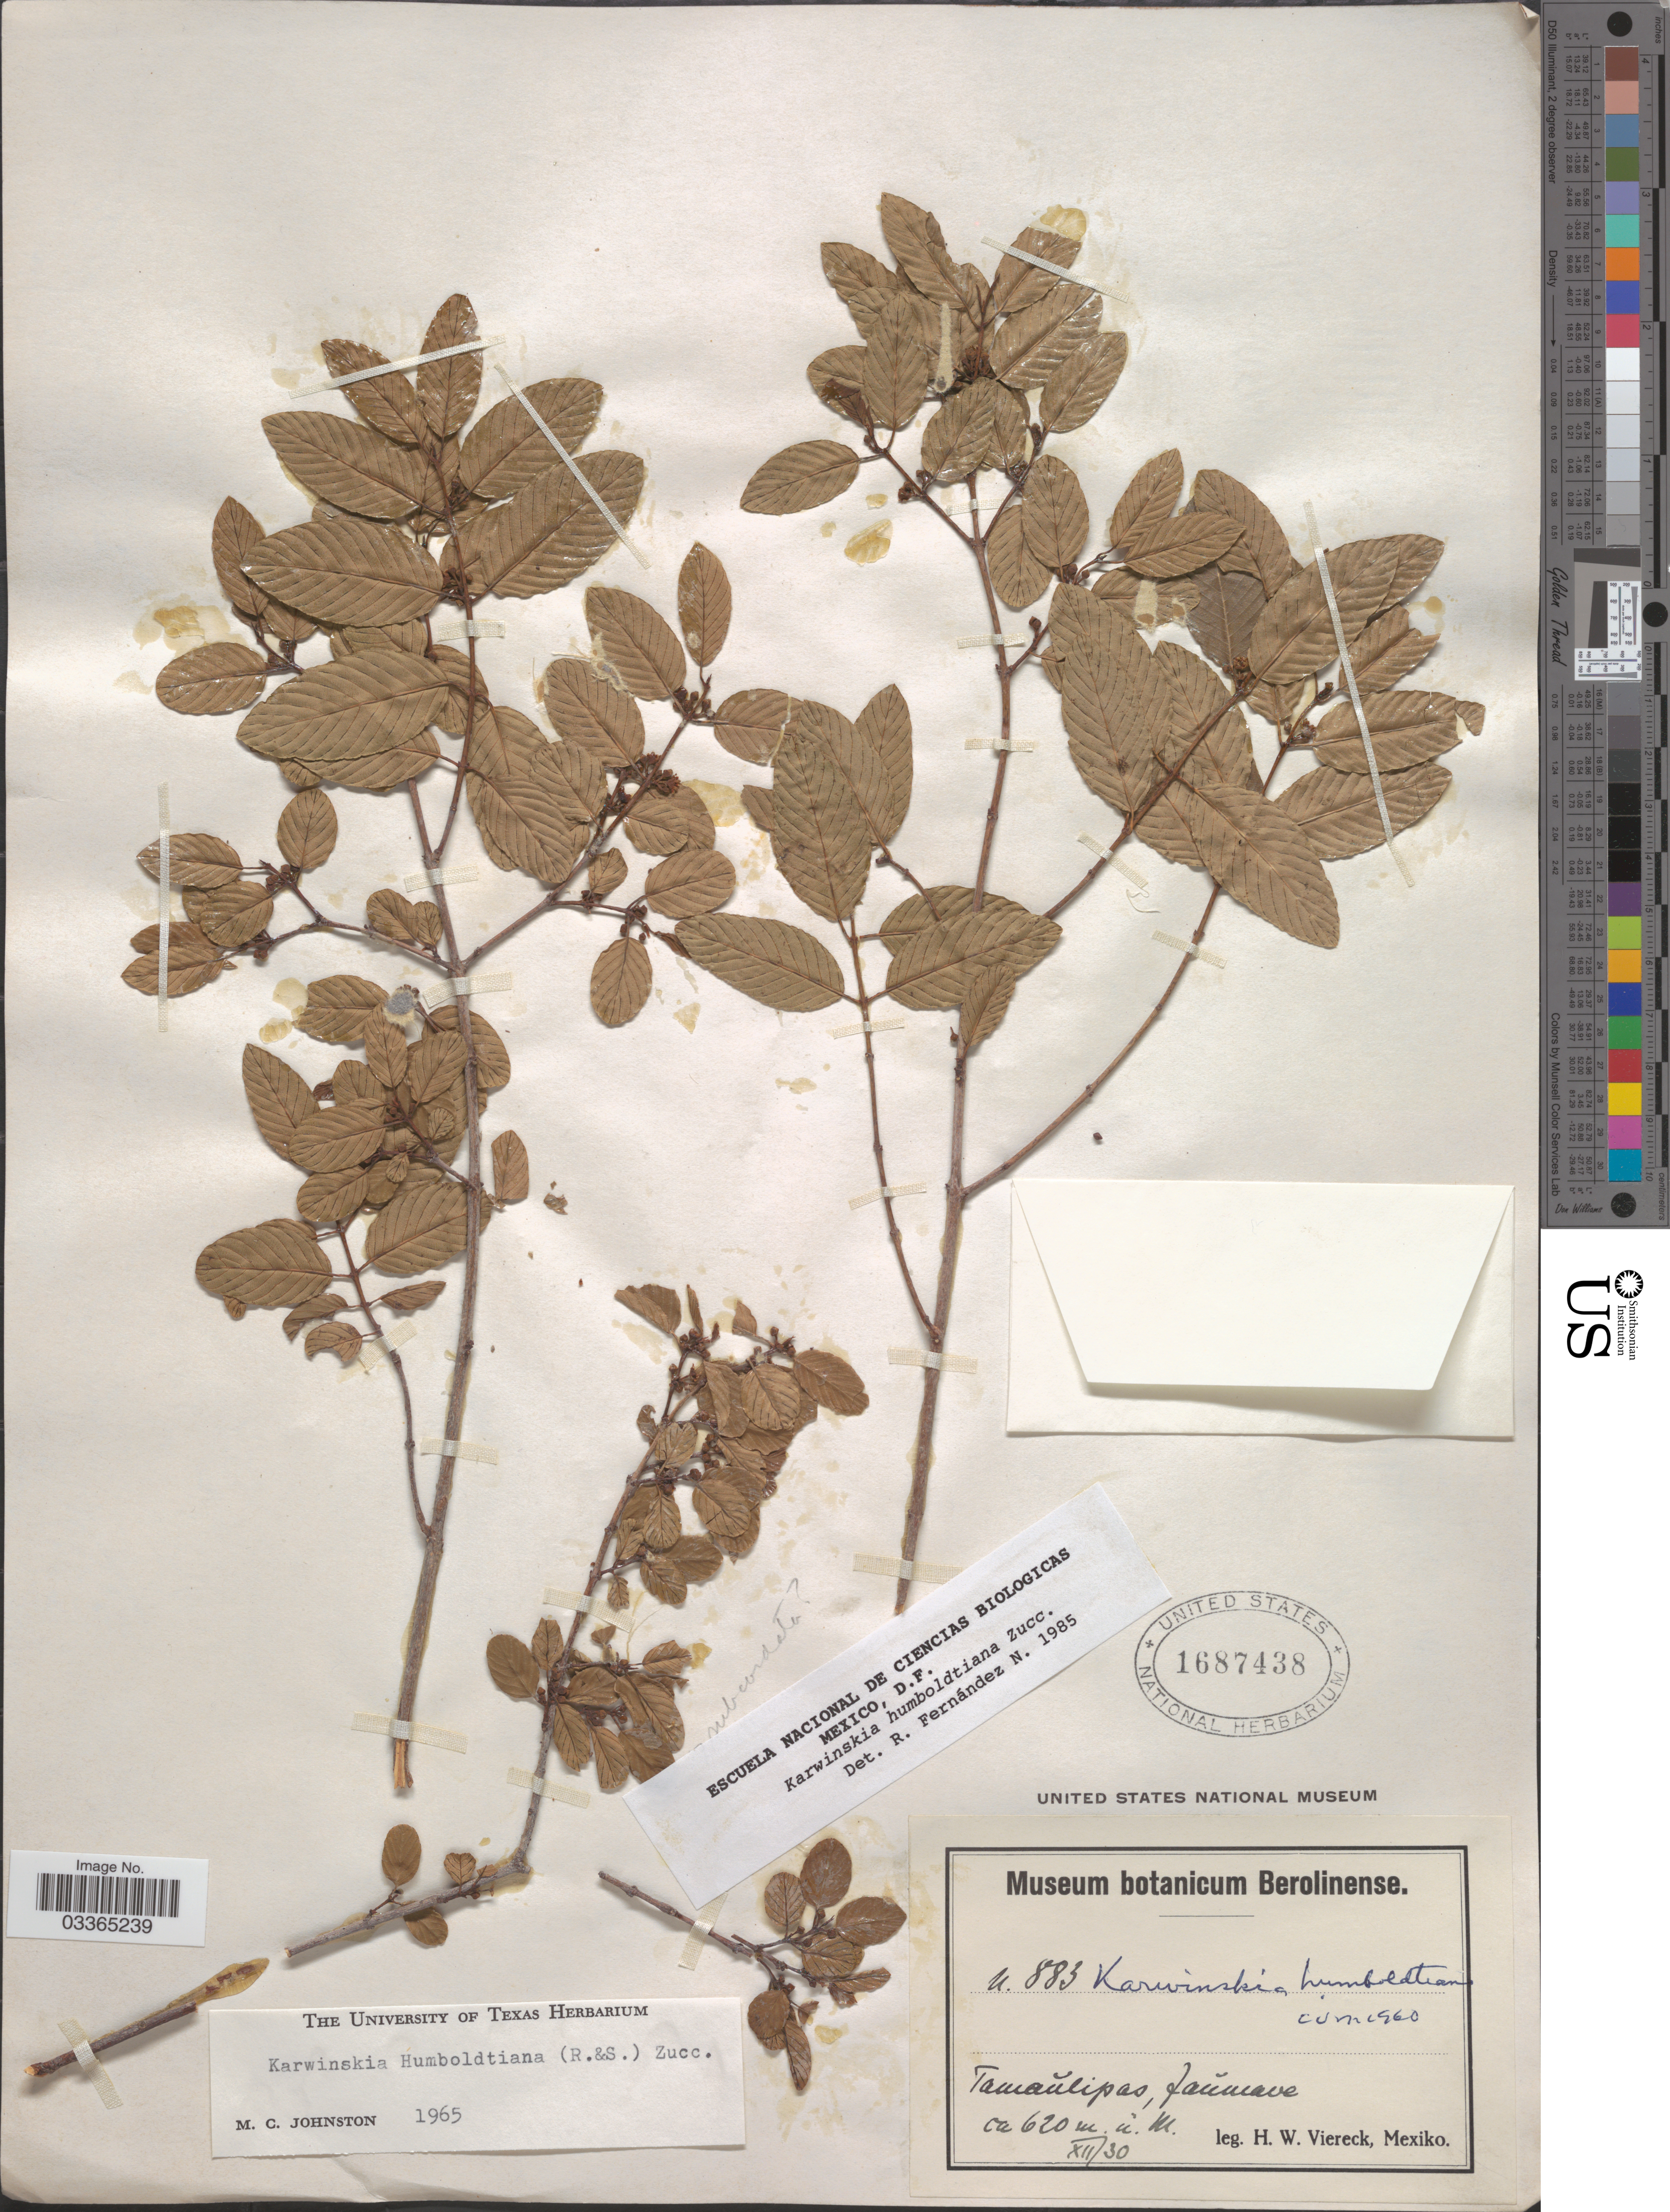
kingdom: Plantae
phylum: Tracheophyta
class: Magnoliopsida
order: Rosales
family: Rhamnaceae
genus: Karwinskia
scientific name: Karwinskia humboldtiana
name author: (Schult.) Zucc.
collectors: H. W. Viereck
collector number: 883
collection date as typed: Transcribed d/m/y: /12/30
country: Mexico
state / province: Tamaulipas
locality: Jaumave.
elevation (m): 620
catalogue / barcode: US 1687438